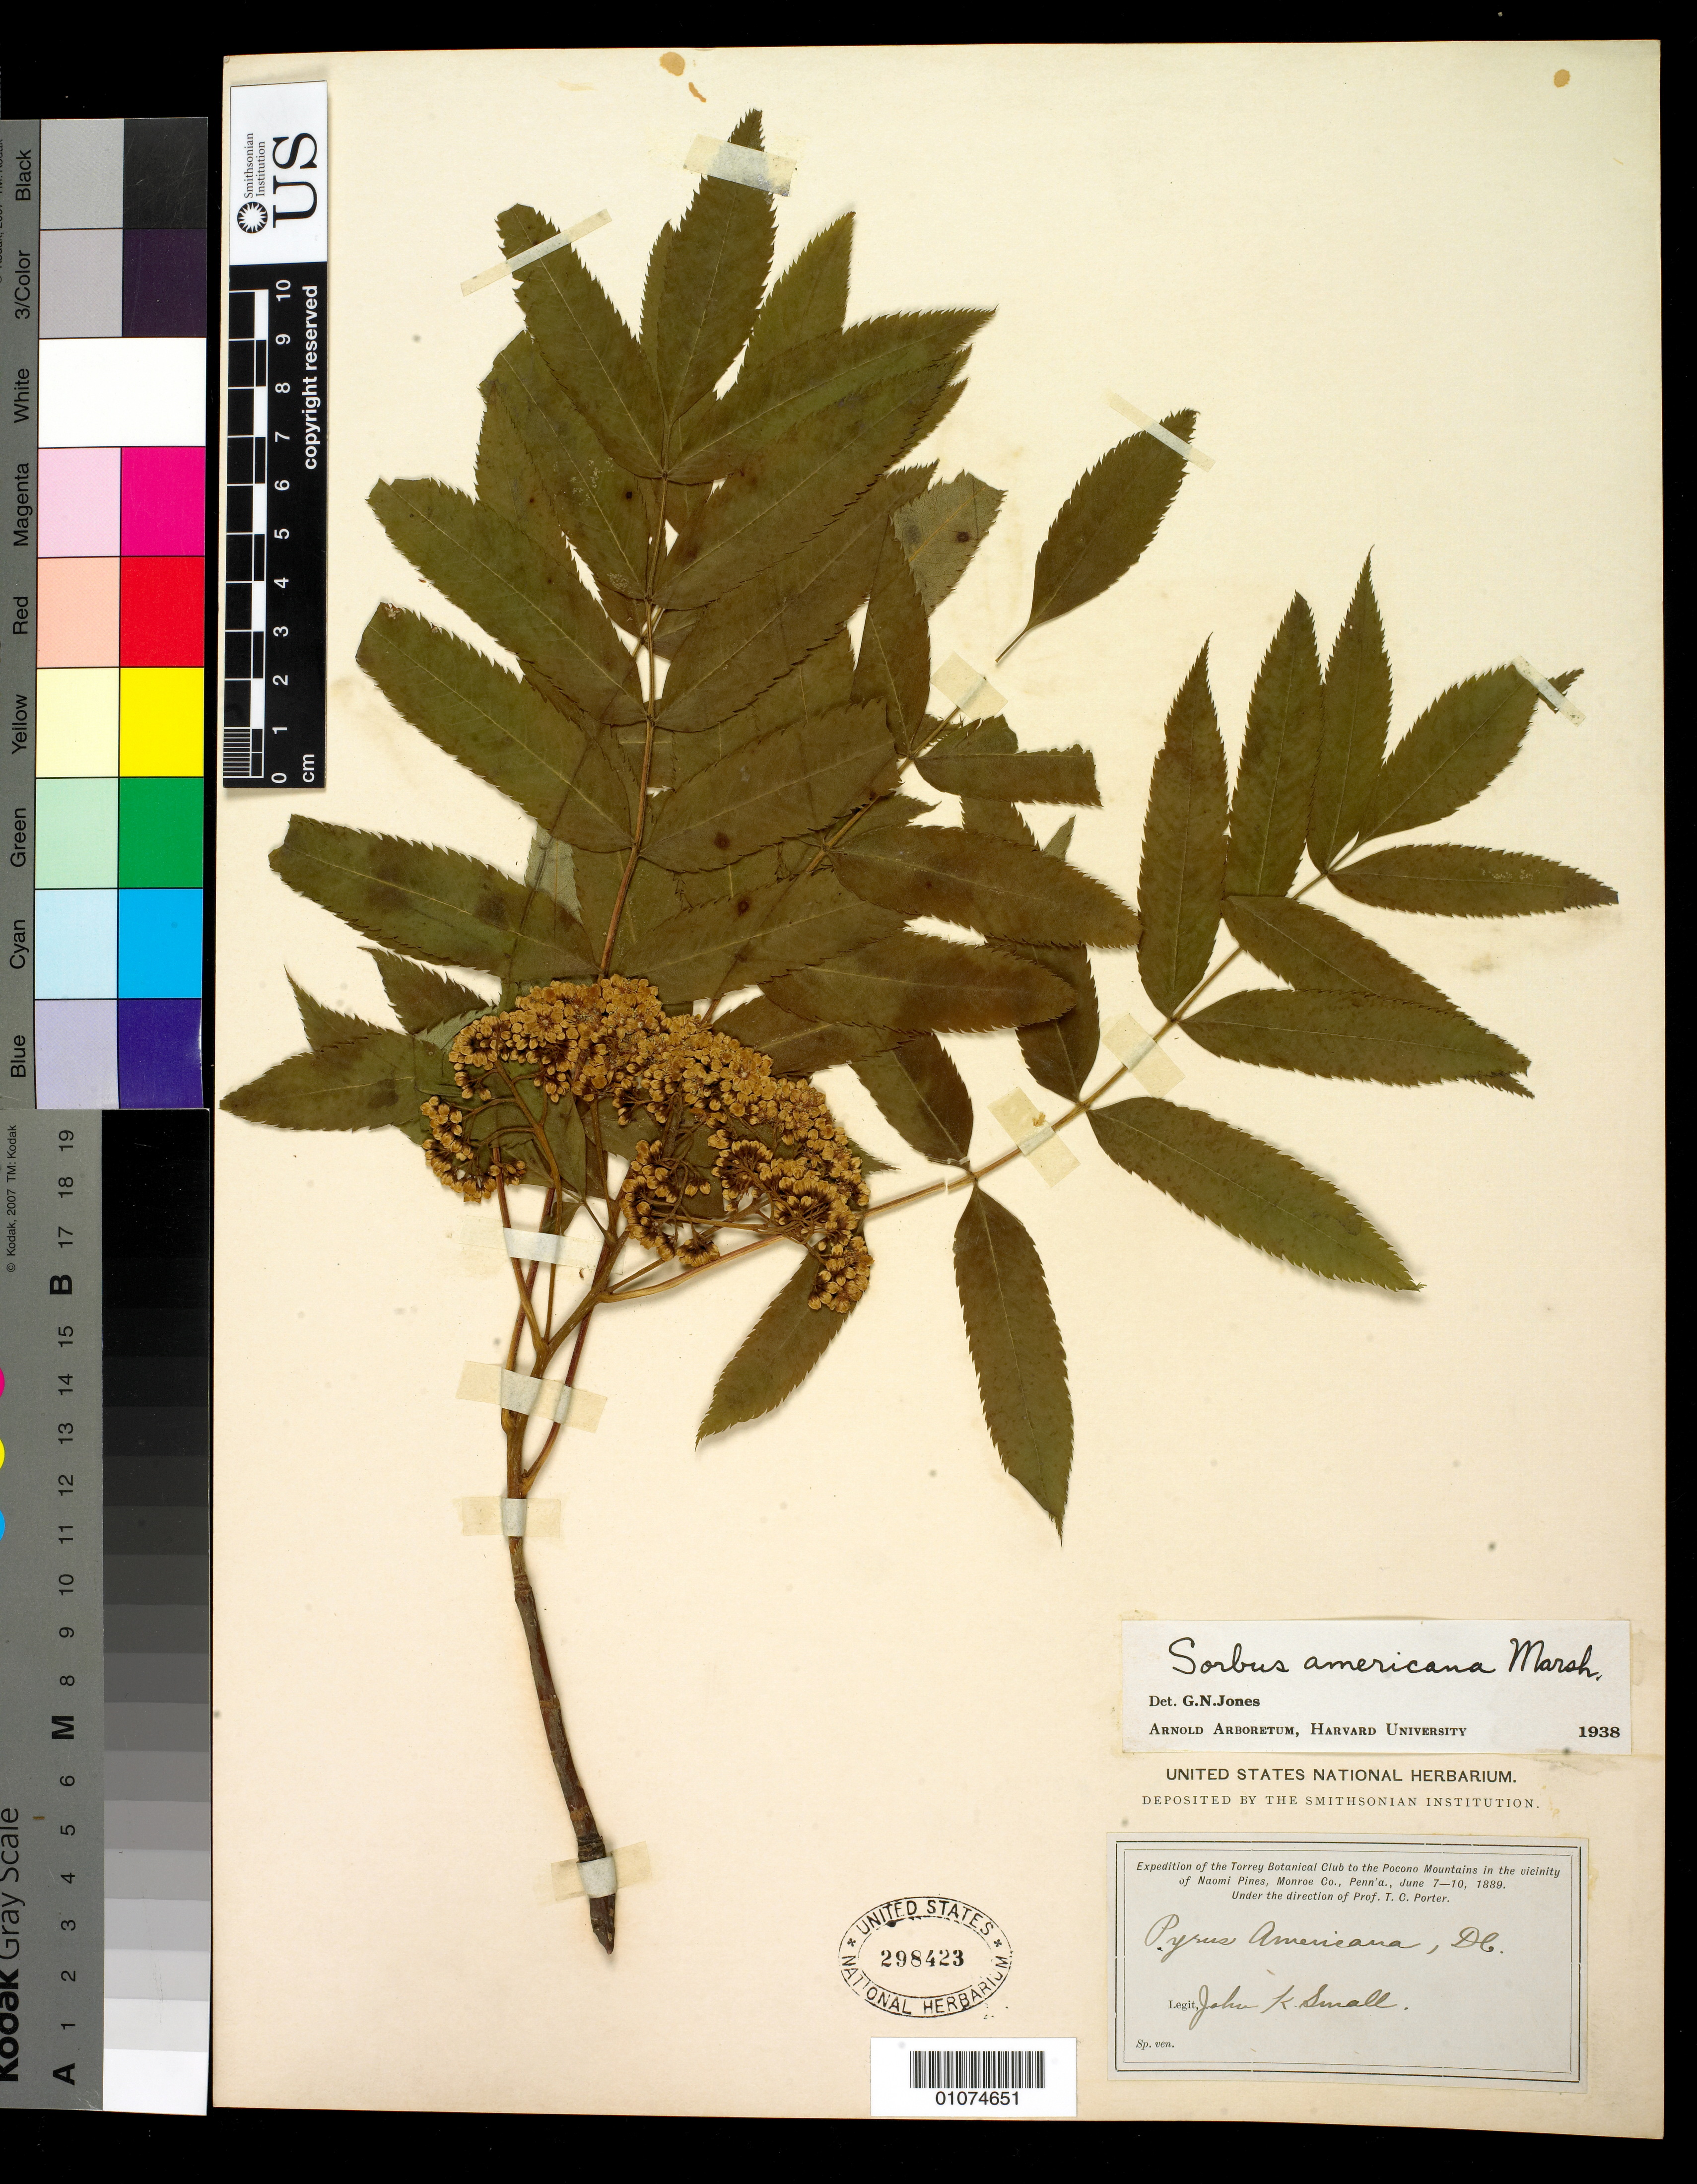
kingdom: Plantae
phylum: Tracheophyta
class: Magnoliopsida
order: Rosales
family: Rosaceae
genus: Sorbus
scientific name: Sorbus americana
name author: Marshall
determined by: Jones, G. N.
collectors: J. K. Small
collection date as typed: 07 Jun 1889 to 15 Jun 1889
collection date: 1889-06-07/1889-06-15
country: United States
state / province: California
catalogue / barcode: US 298423